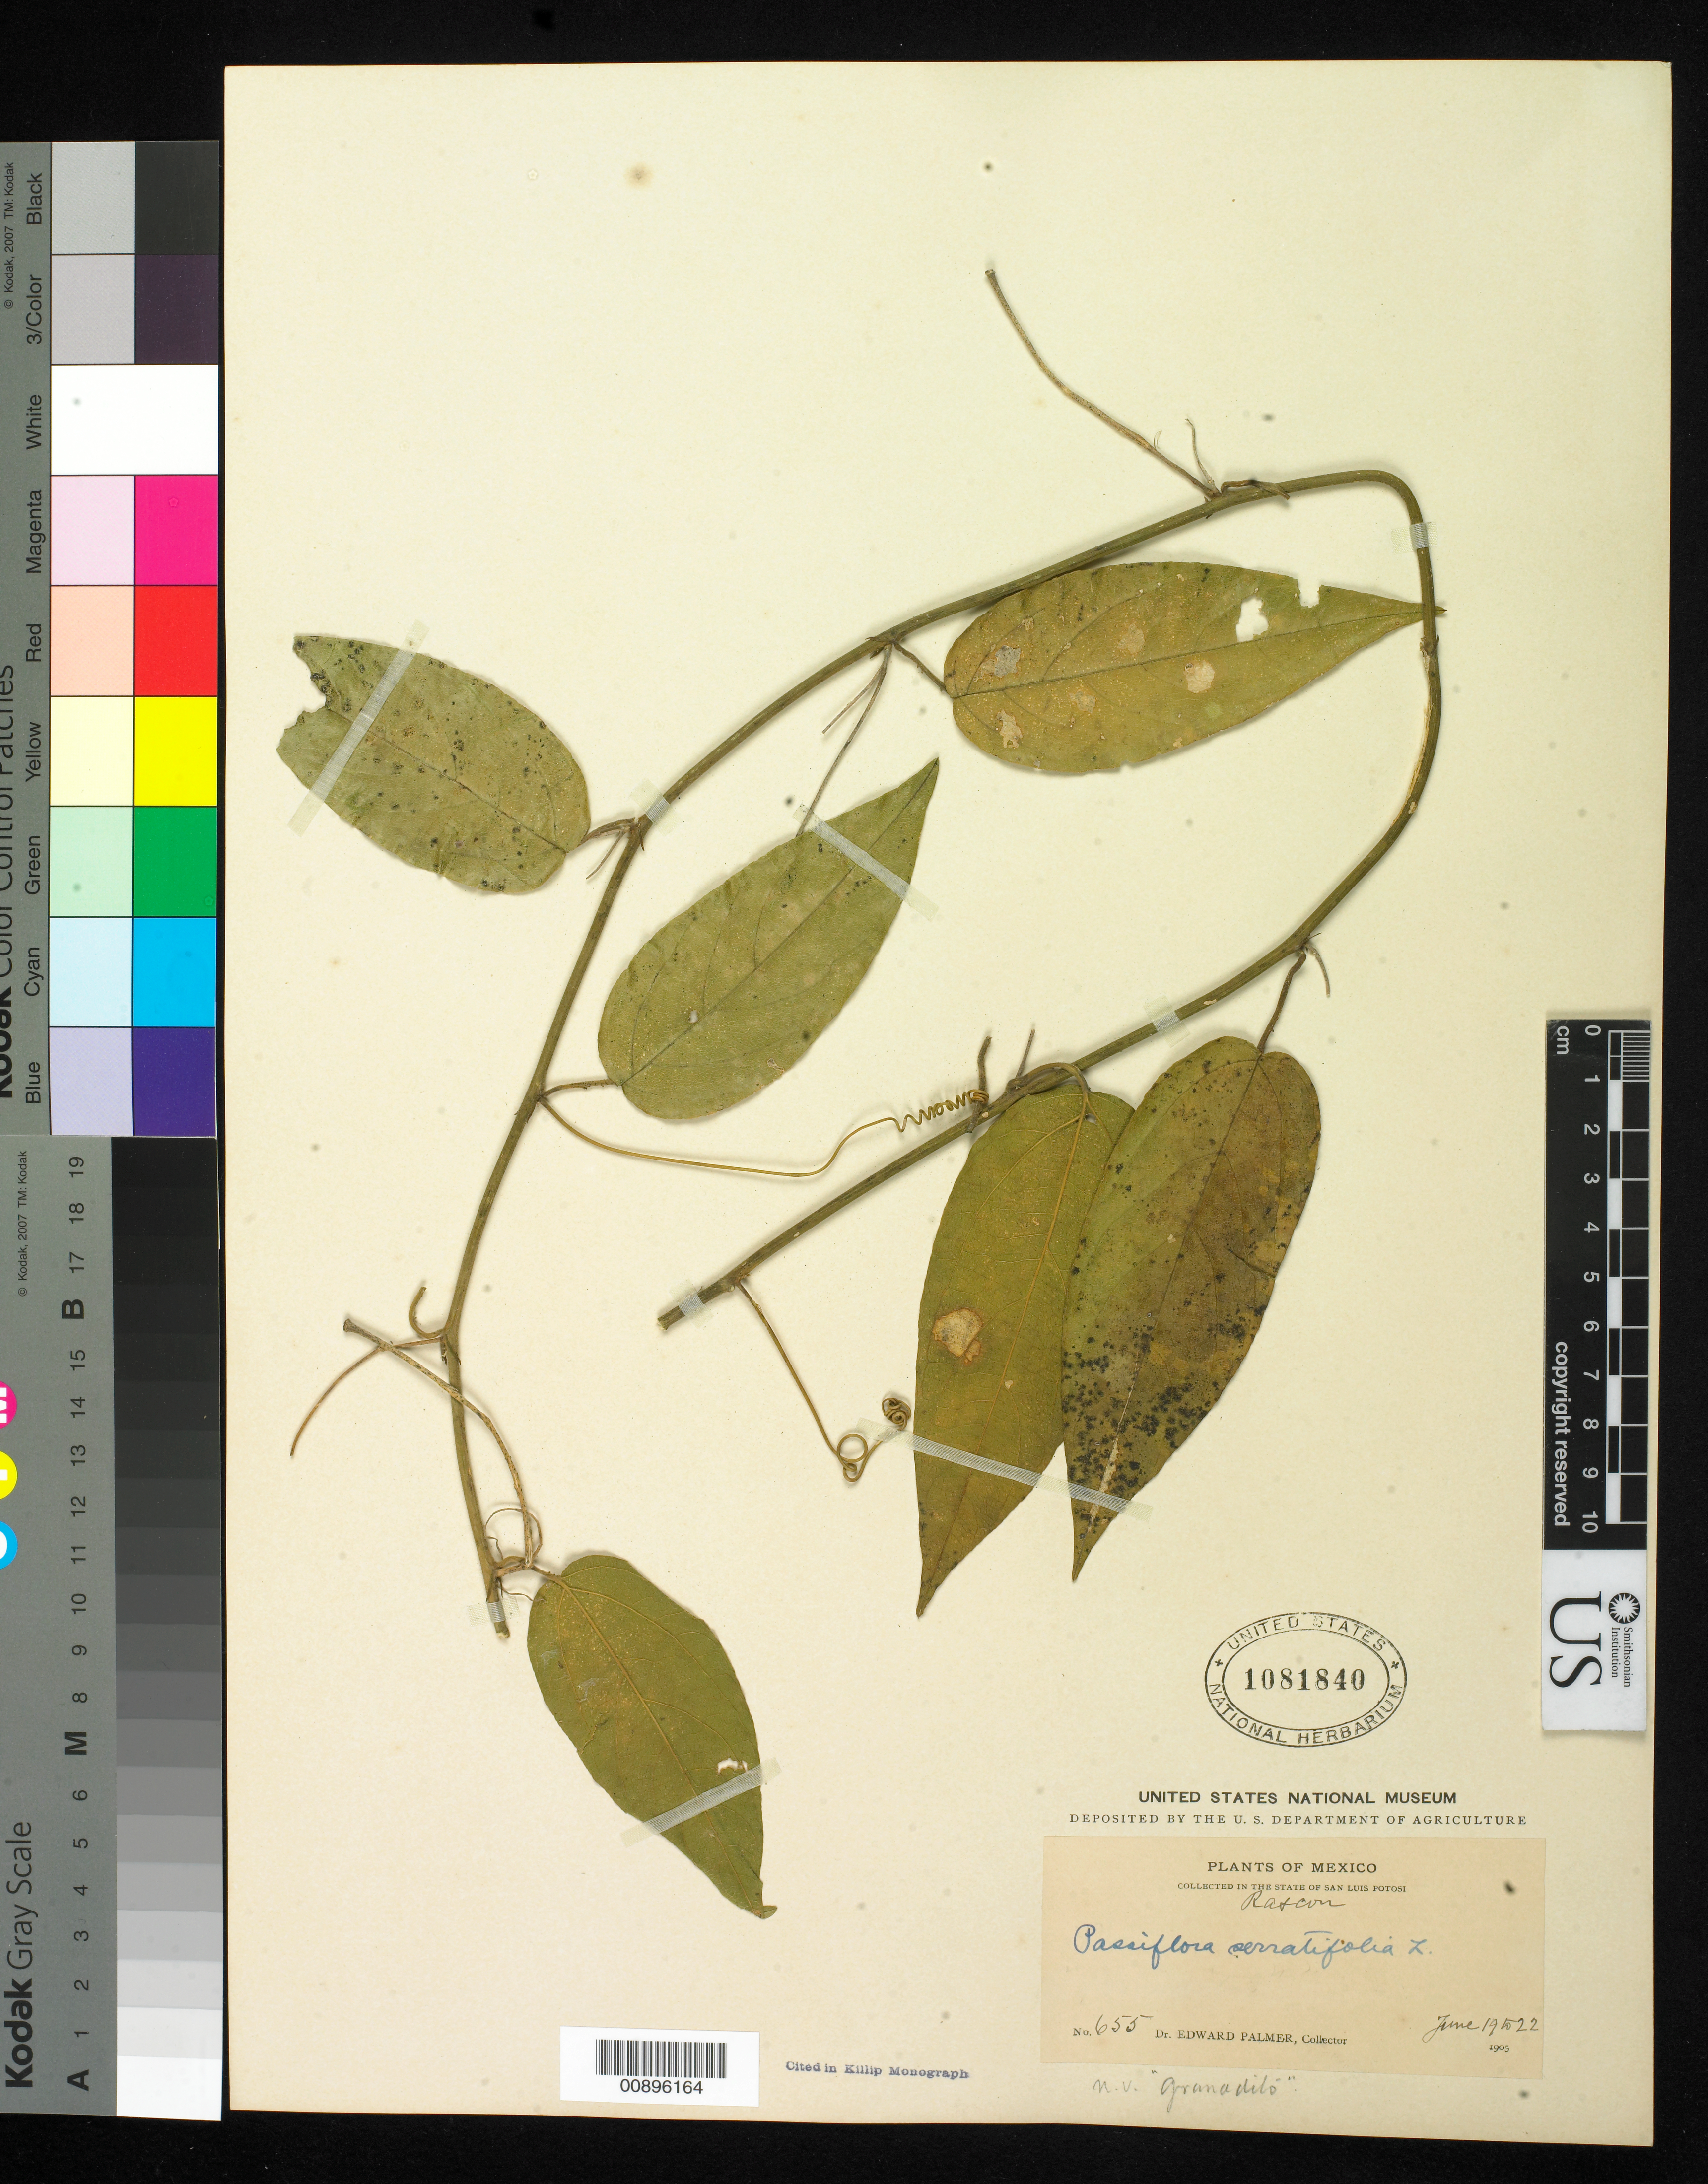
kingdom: Plantae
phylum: Tracheophyta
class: Magnoliopsida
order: Malpighiales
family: Passifloraceae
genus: Passiflora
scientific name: Passiflora serratifolia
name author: L.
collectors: E. Palmer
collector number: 655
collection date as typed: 19 Jun 1905 to 22 Jun 1905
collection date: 1905-06-19/1905-06-22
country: Mexico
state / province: San Luis Potosí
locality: Rascon, San Luis Potosí.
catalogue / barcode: US 1081840